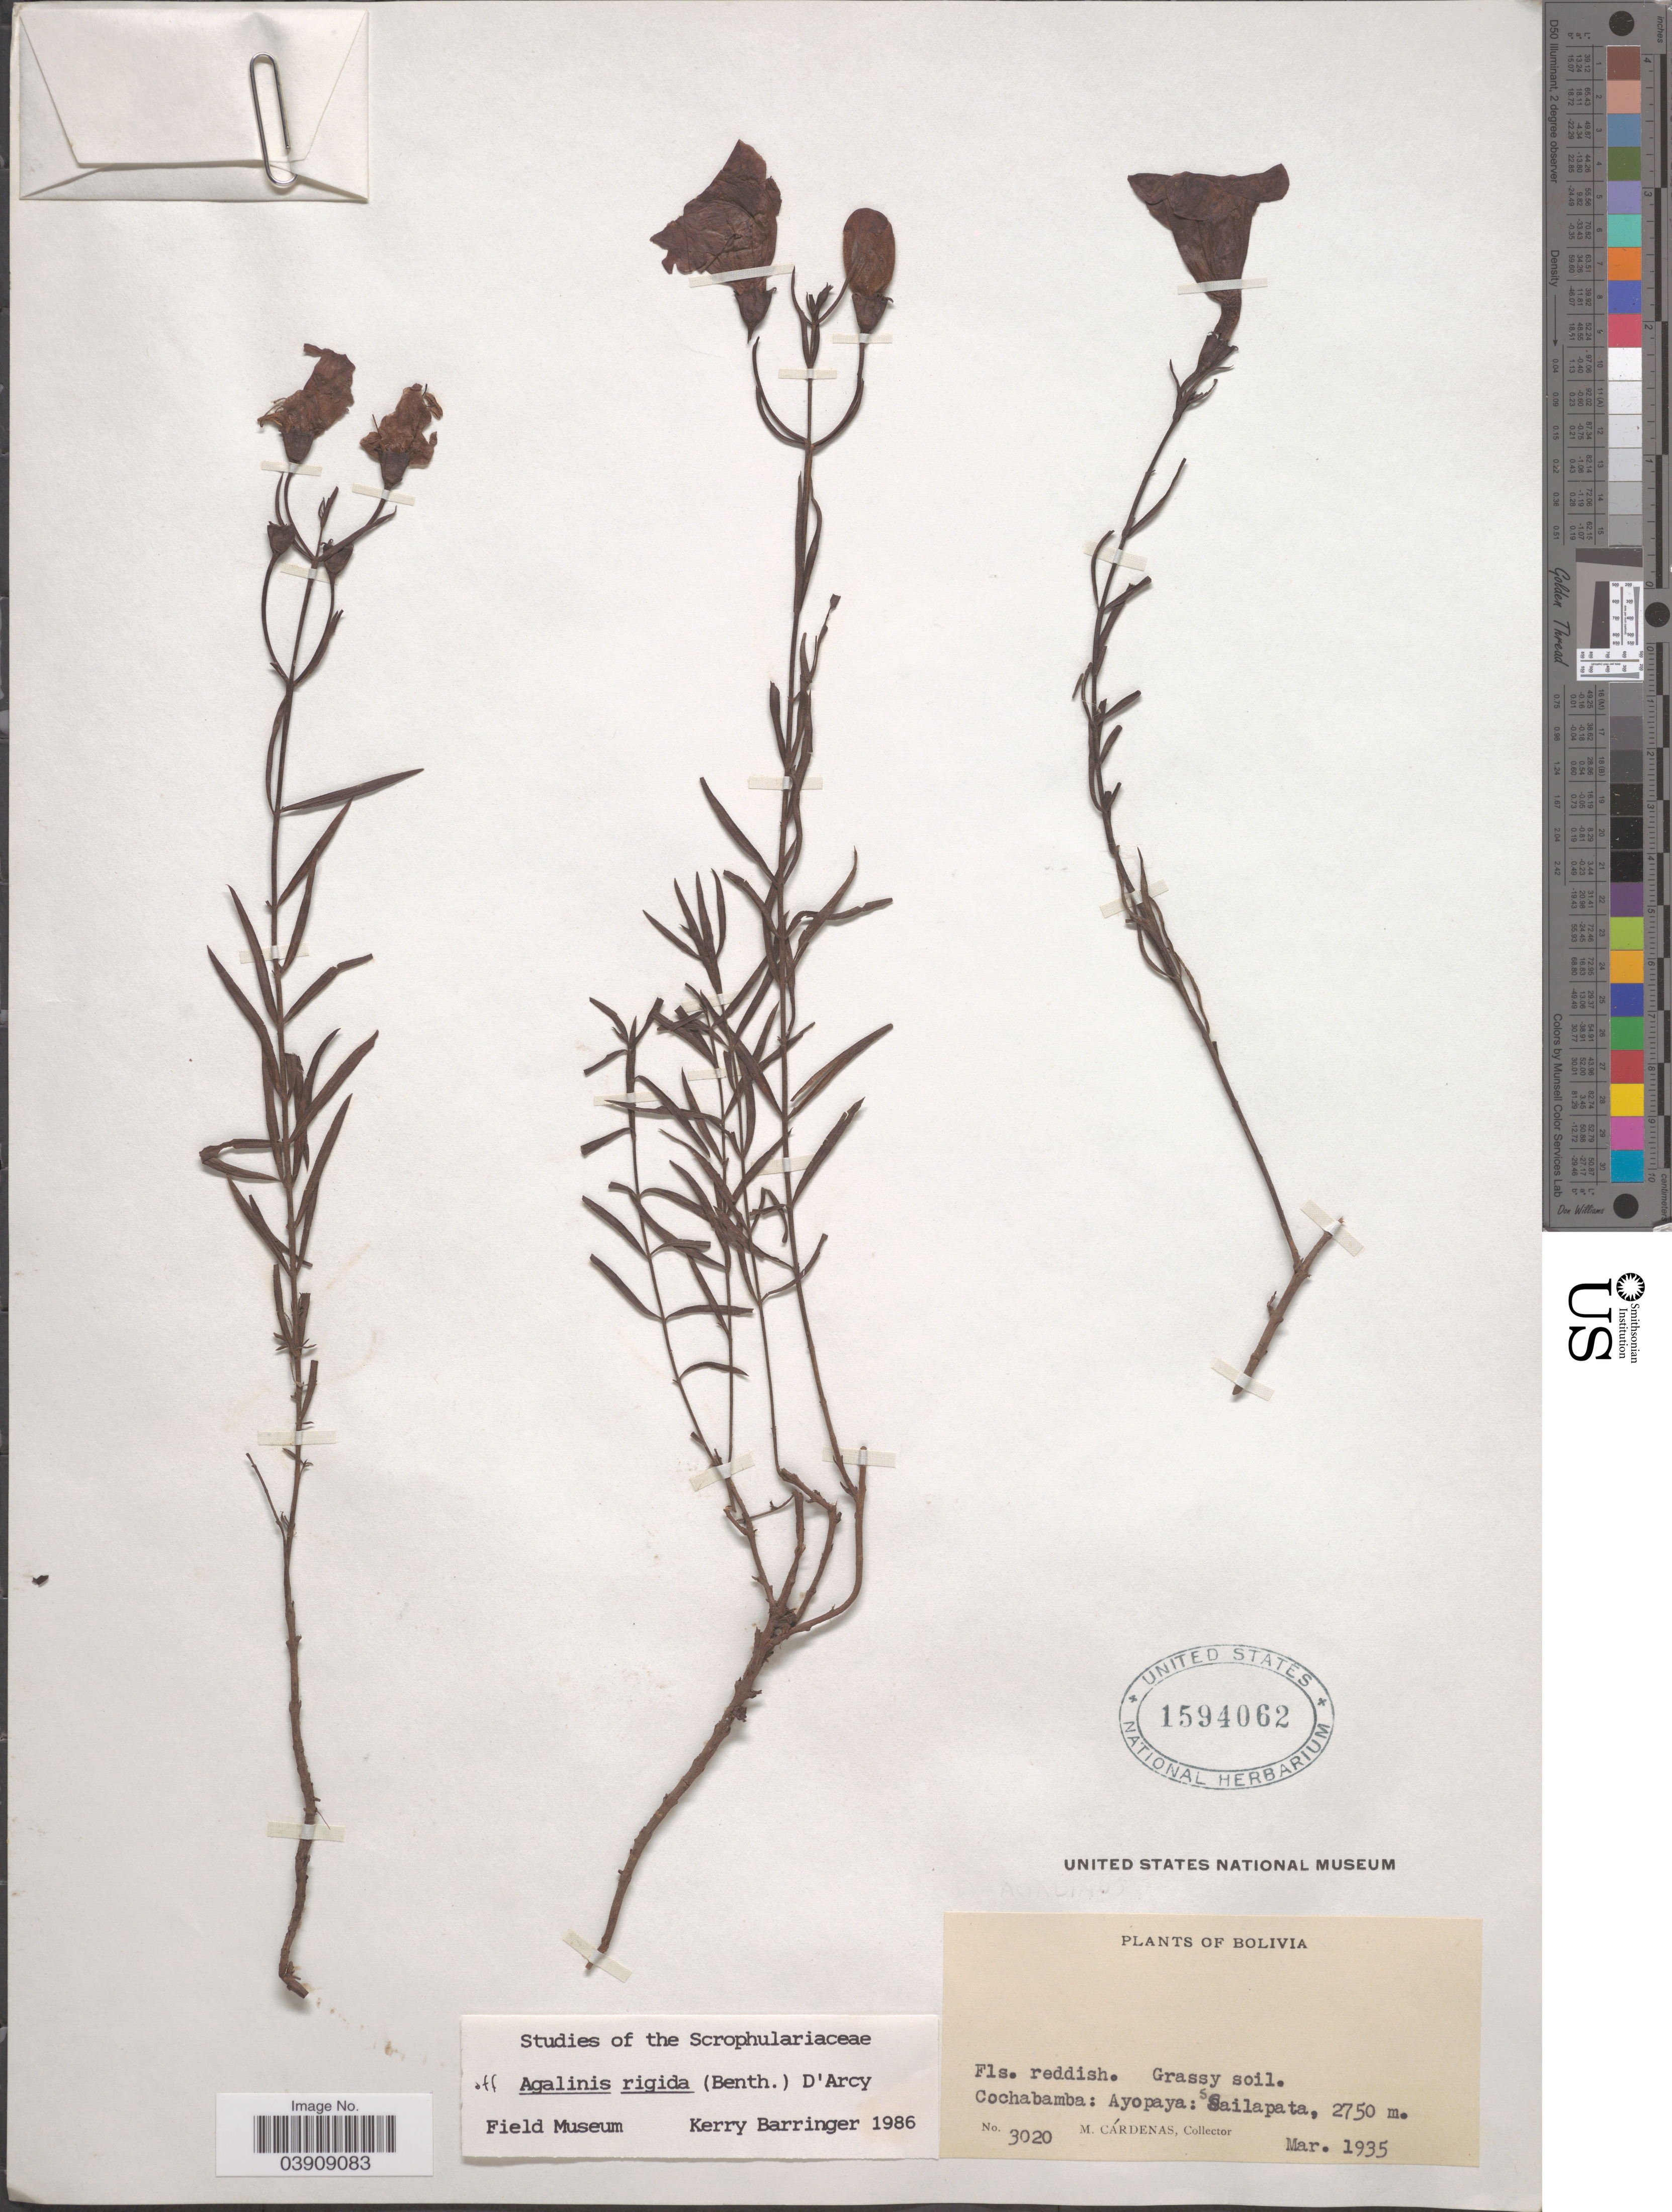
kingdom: Plantae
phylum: Tracheophyta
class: Magnoliopsida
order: Lamiales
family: Orobanchaceae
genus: Agalinis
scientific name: Agalinis rigida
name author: (Gillies ex Benth.) D'Arcy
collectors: M. Cárdenas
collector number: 3020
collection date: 1935-03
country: Bolivia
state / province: Cochabamba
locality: Ayopaya: Sailapata.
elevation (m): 2750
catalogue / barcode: US 1594062